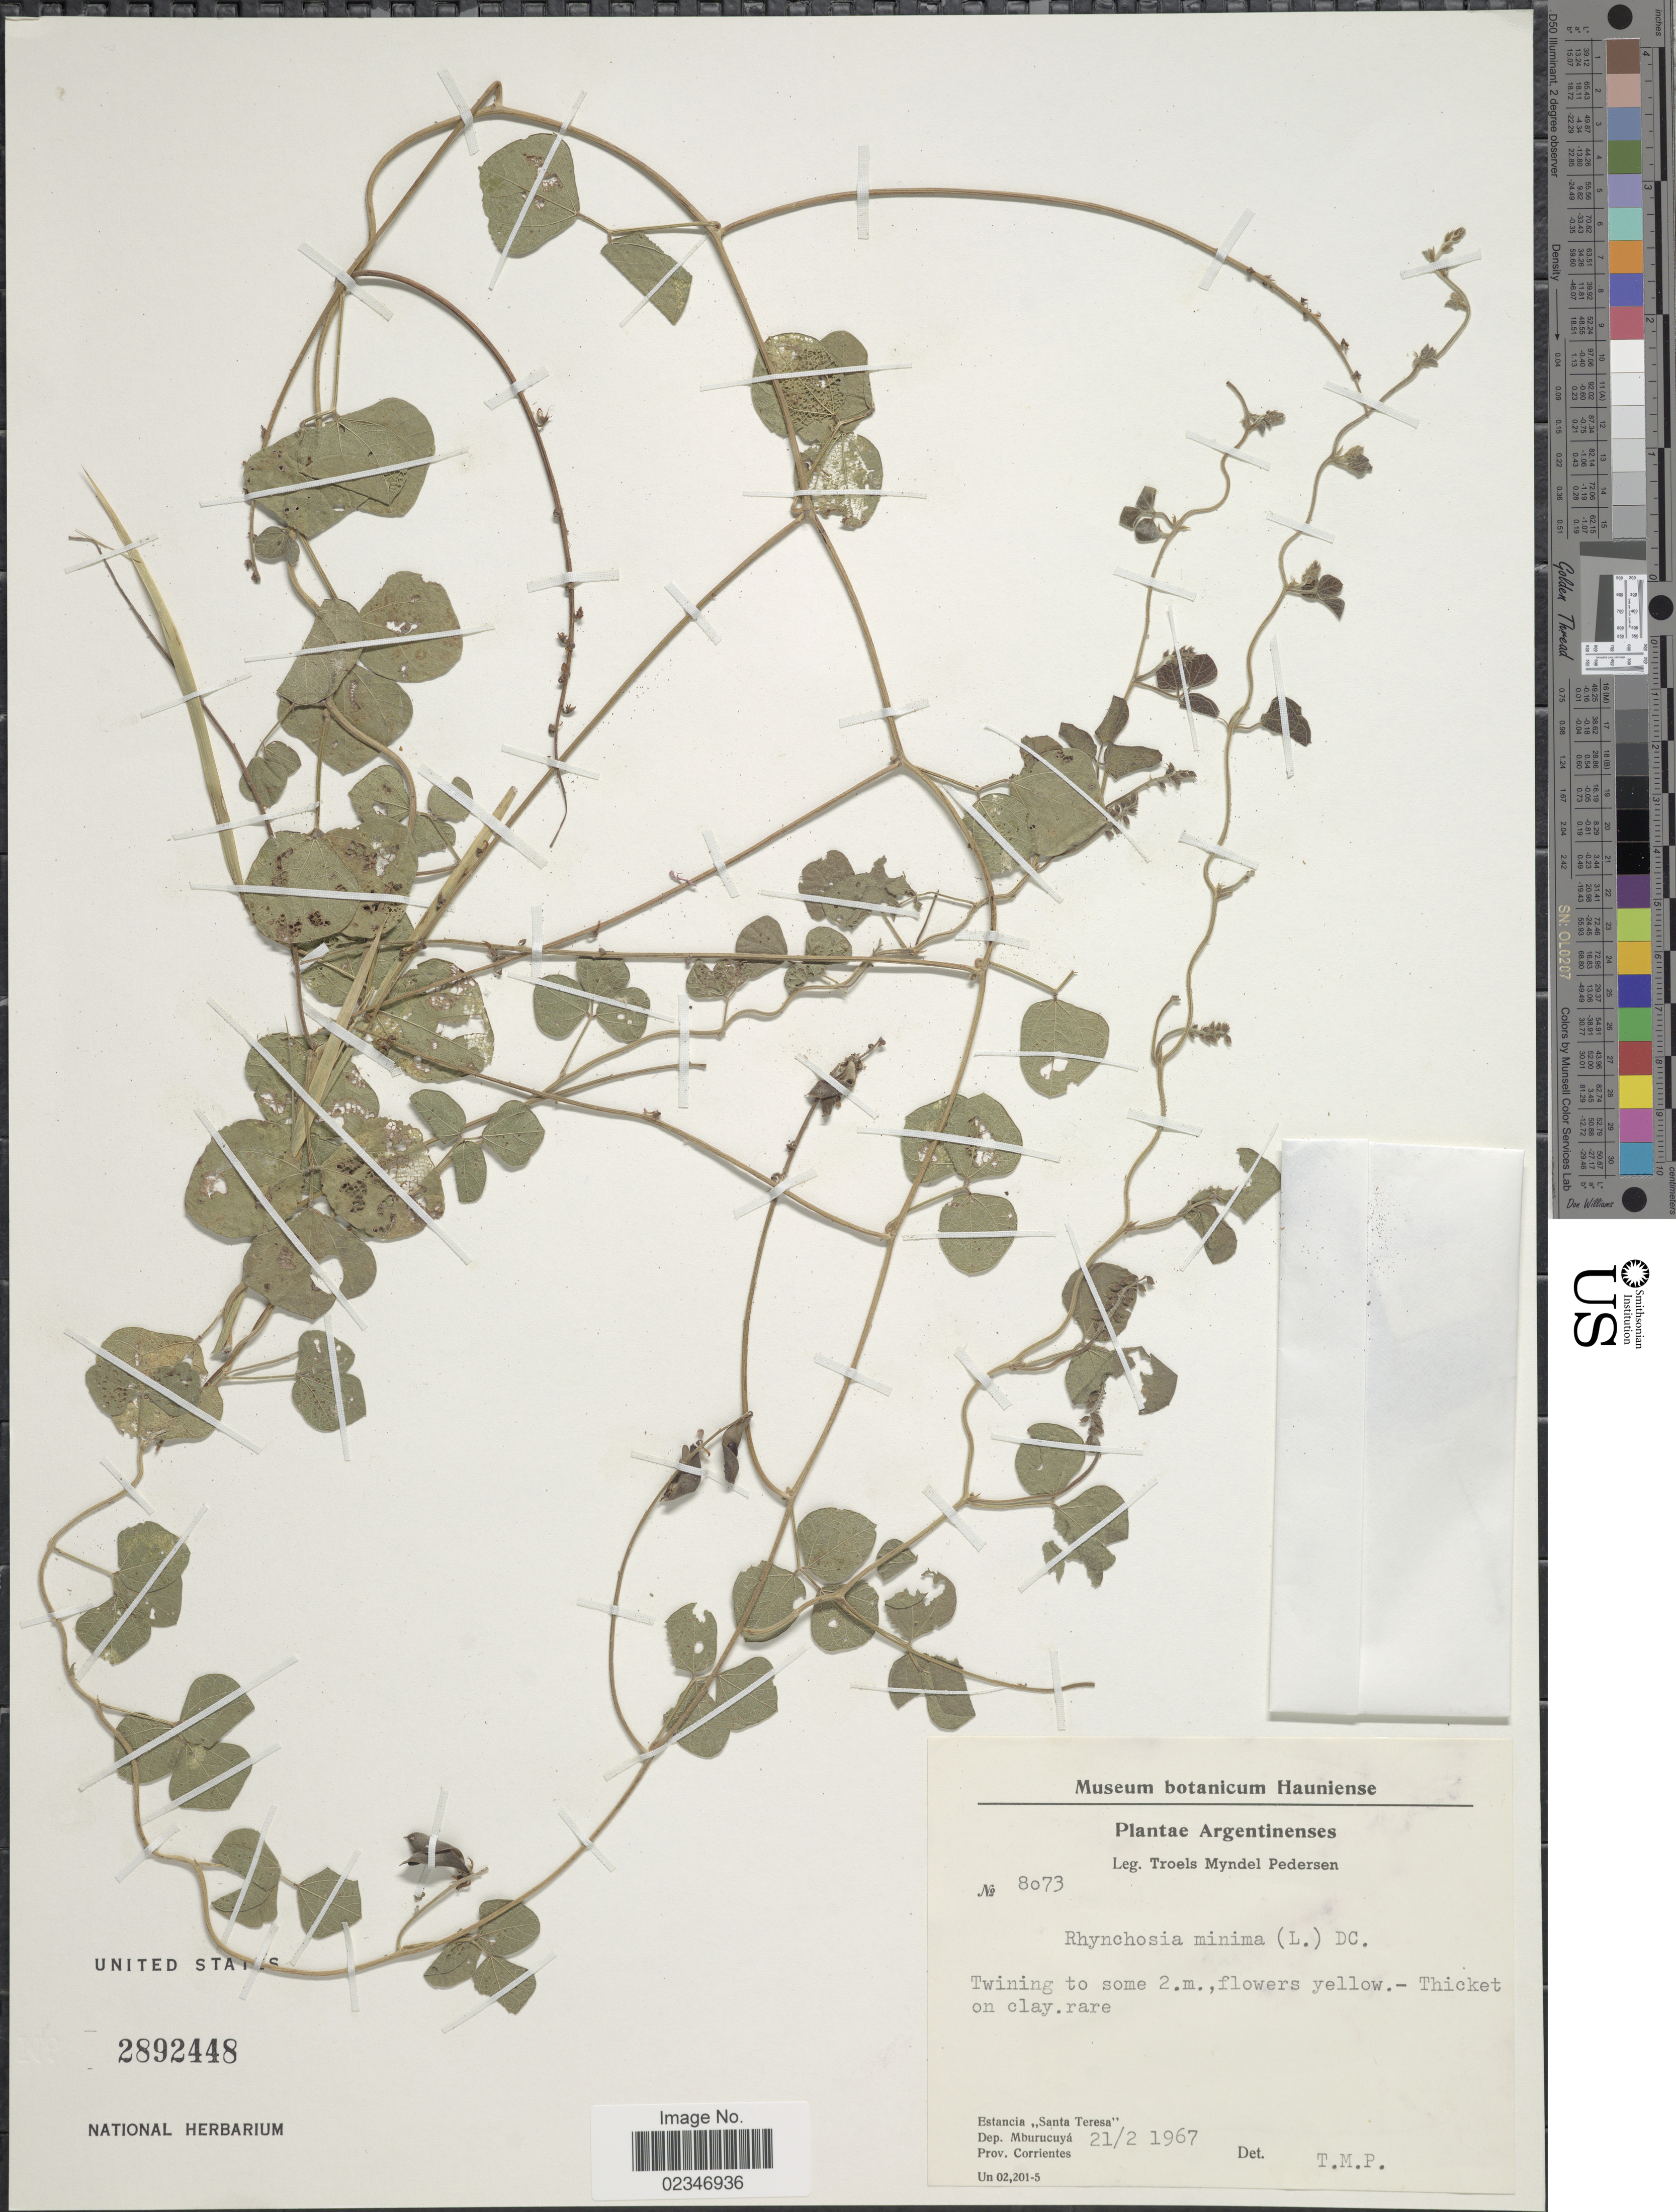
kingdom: Plantae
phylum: Tracheophyta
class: Magnoliopsida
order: Fabales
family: Fabaceae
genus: Rhynchosia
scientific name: Rhynchosia minima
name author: (L.) DC.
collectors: T. Pederson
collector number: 8073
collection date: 1967-02-21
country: Argentina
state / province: Corrientes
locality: Estancia Santa Teresa, Dep. Mburucuya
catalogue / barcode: US 2892448